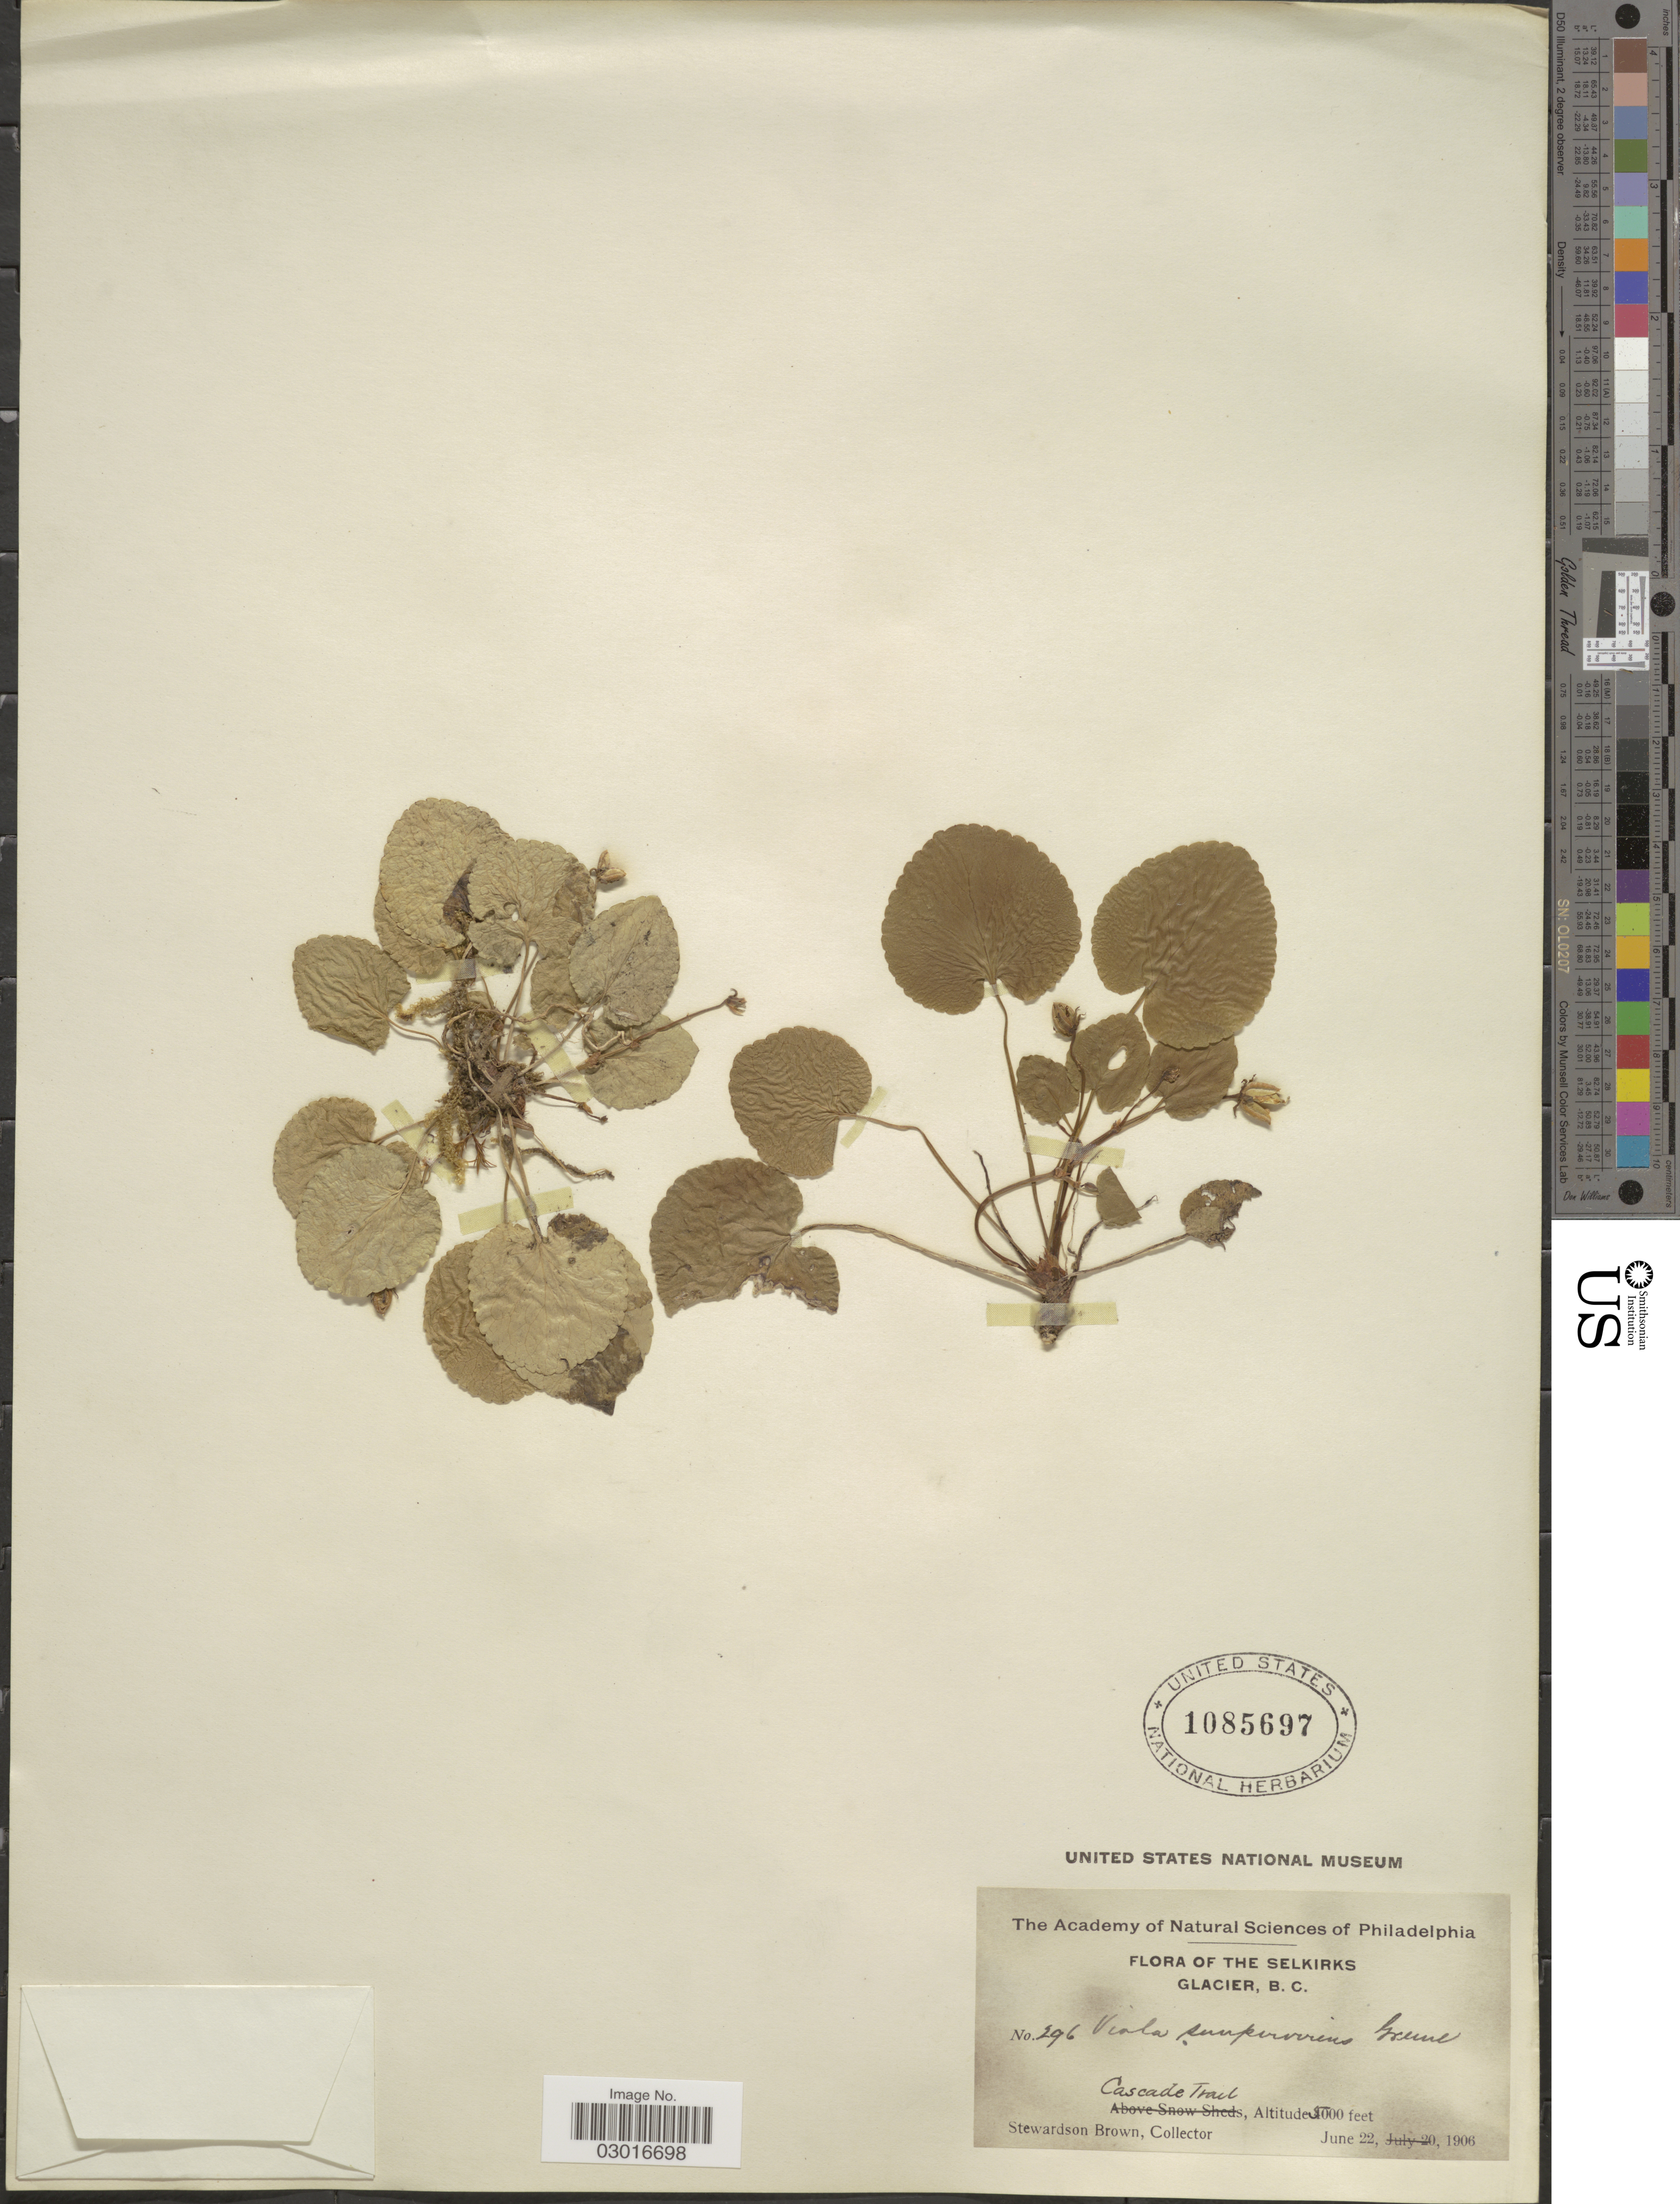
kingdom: Plantae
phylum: Tracheophyta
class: Magnoliopsida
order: Malpighiales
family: Violaceae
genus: Viola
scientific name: Viola sempervirens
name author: Greene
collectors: S. Brown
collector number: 296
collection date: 1906-06-22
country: Canada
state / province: British Columbia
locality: Selkirks Glacier. Cascade Trail.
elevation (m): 1524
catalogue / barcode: US 1085697